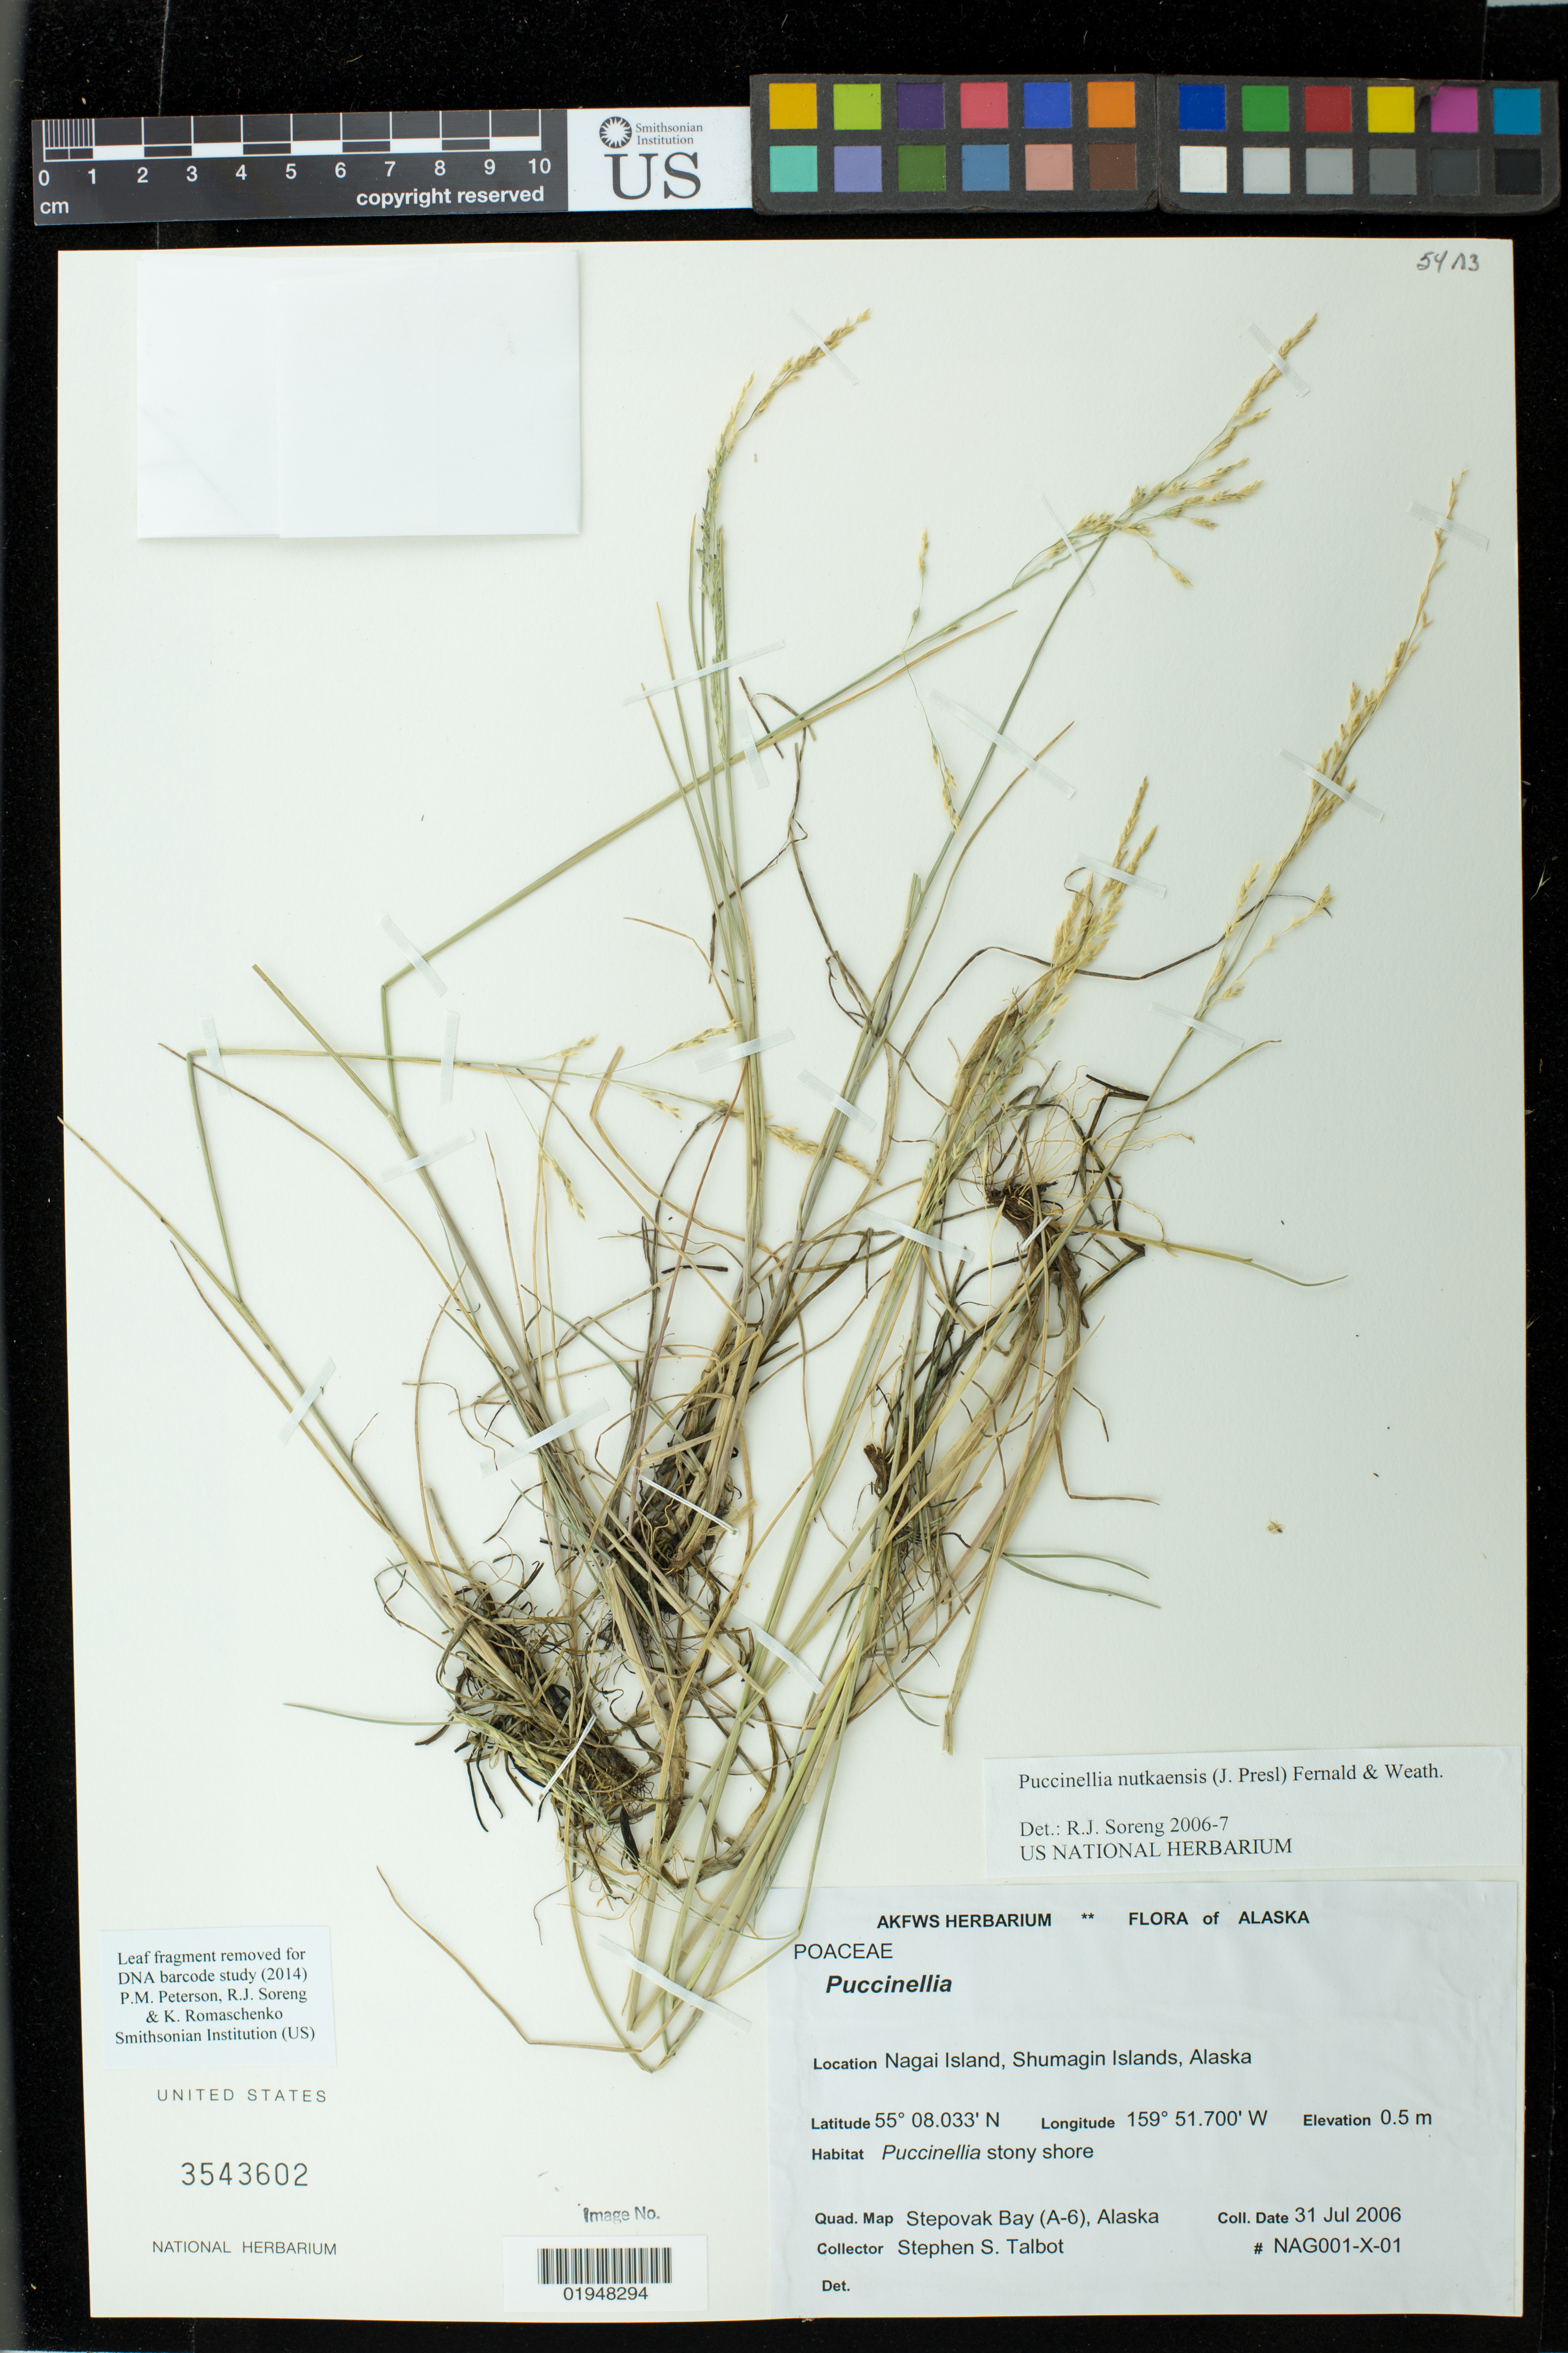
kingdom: Plantae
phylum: Tracheophyta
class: Liliopsida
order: Poales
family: Poaceae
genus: Puccinellia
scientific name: Puccinellia nutkaensis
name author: (J. Presl) Fernald & Weath.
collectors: S. S. Talbot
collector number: NAG001-X-01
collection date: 2006-07-31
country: United States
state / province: Alaska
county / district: Aleutians East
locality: Nagai Island, Shumagin Islands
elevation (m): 0.5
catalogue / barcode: US 3543602